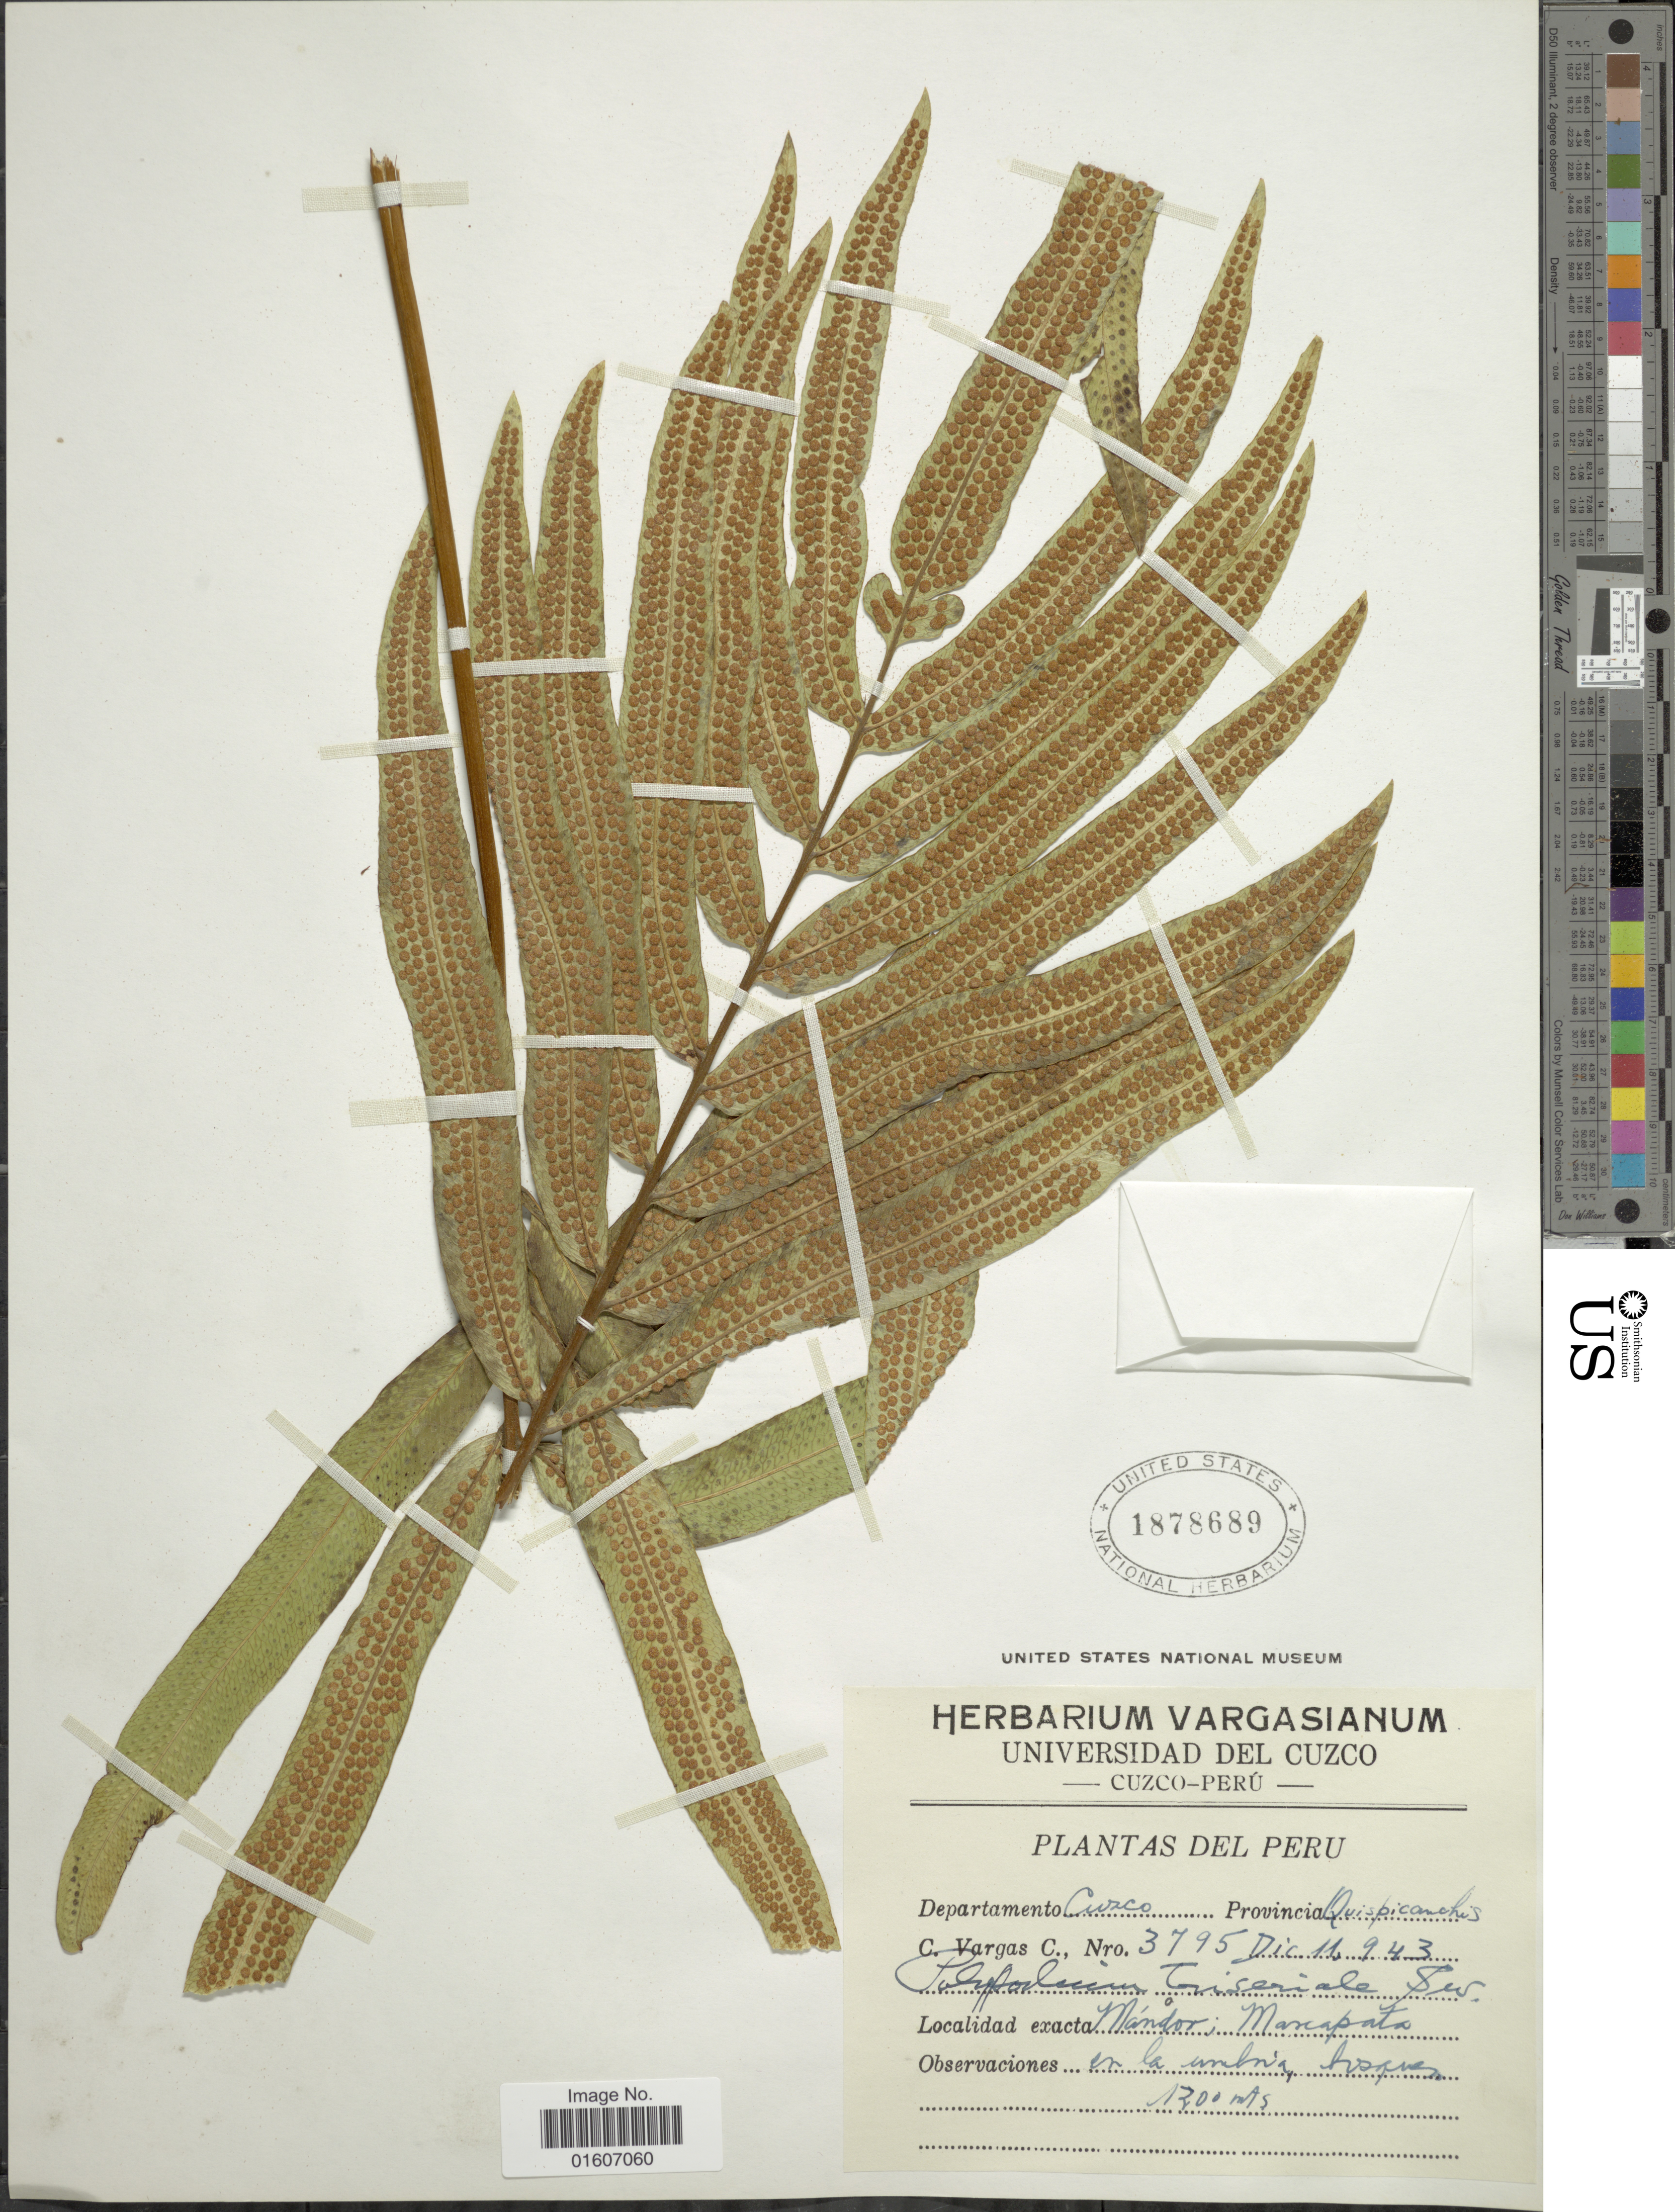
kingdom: Plantae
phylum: Tracheophyta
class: Polypodiopsida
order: Polypodiales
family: Polypodiaceae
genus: Serpocaulon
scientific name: Serpocaulon triseriale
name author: (Sw.) A.R. Sm.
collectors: C. Vargas Calderón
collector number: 3795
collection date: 1943-12-11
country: Peru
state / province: Cusco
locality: Departamento Cuzco, Provincia Quispicanchis, Mándor; Marapata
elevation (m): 1200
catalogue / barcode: US 1878689